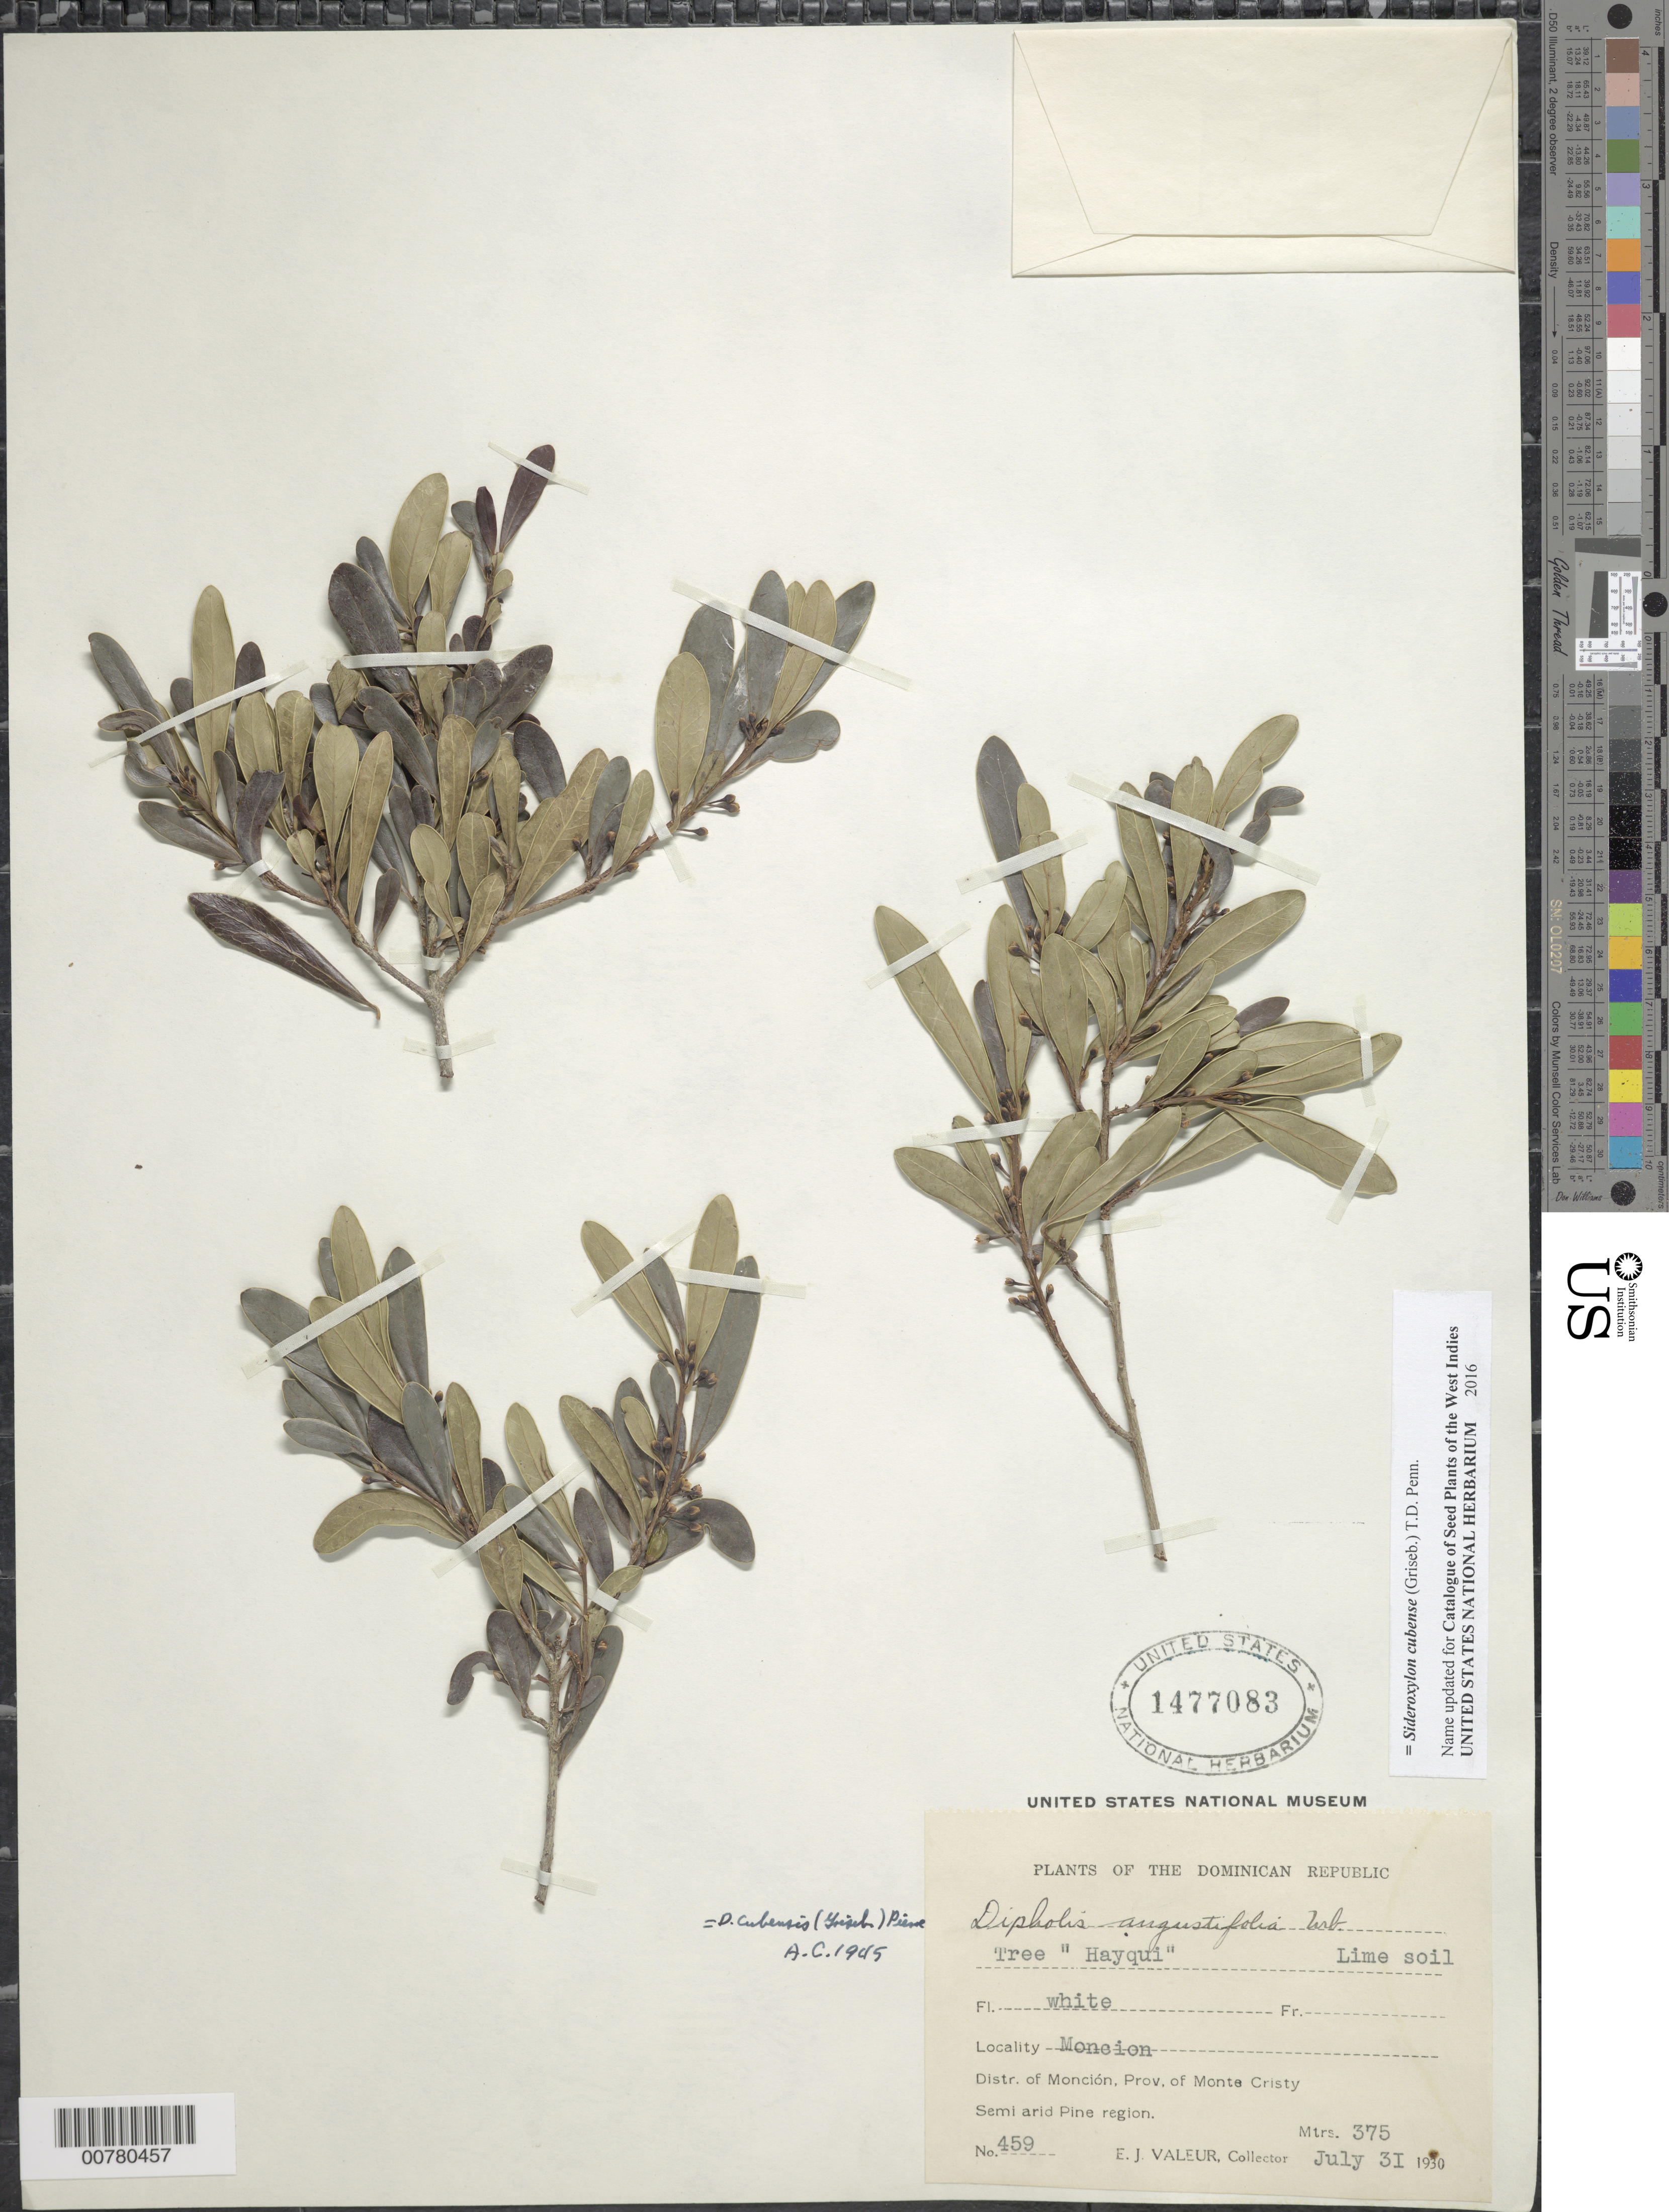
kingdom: Plantae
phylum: Tracheophyta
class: Magnoliopsida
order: Ericales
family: Sapotaceae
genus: Sideroxylon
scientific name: Sideroxylon cubense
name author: (Griseb.) T.D. Penn.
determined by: Cronquist, A. J.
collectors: E. Valeur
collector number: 459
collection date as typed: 31 Jul 1930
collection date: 1930-07-31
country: Dominican Republic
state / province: Monte Cristi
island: Hispaniola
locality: Moncion, Moncion.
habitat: Lime soil.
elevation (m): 375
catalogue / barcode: US 1477083